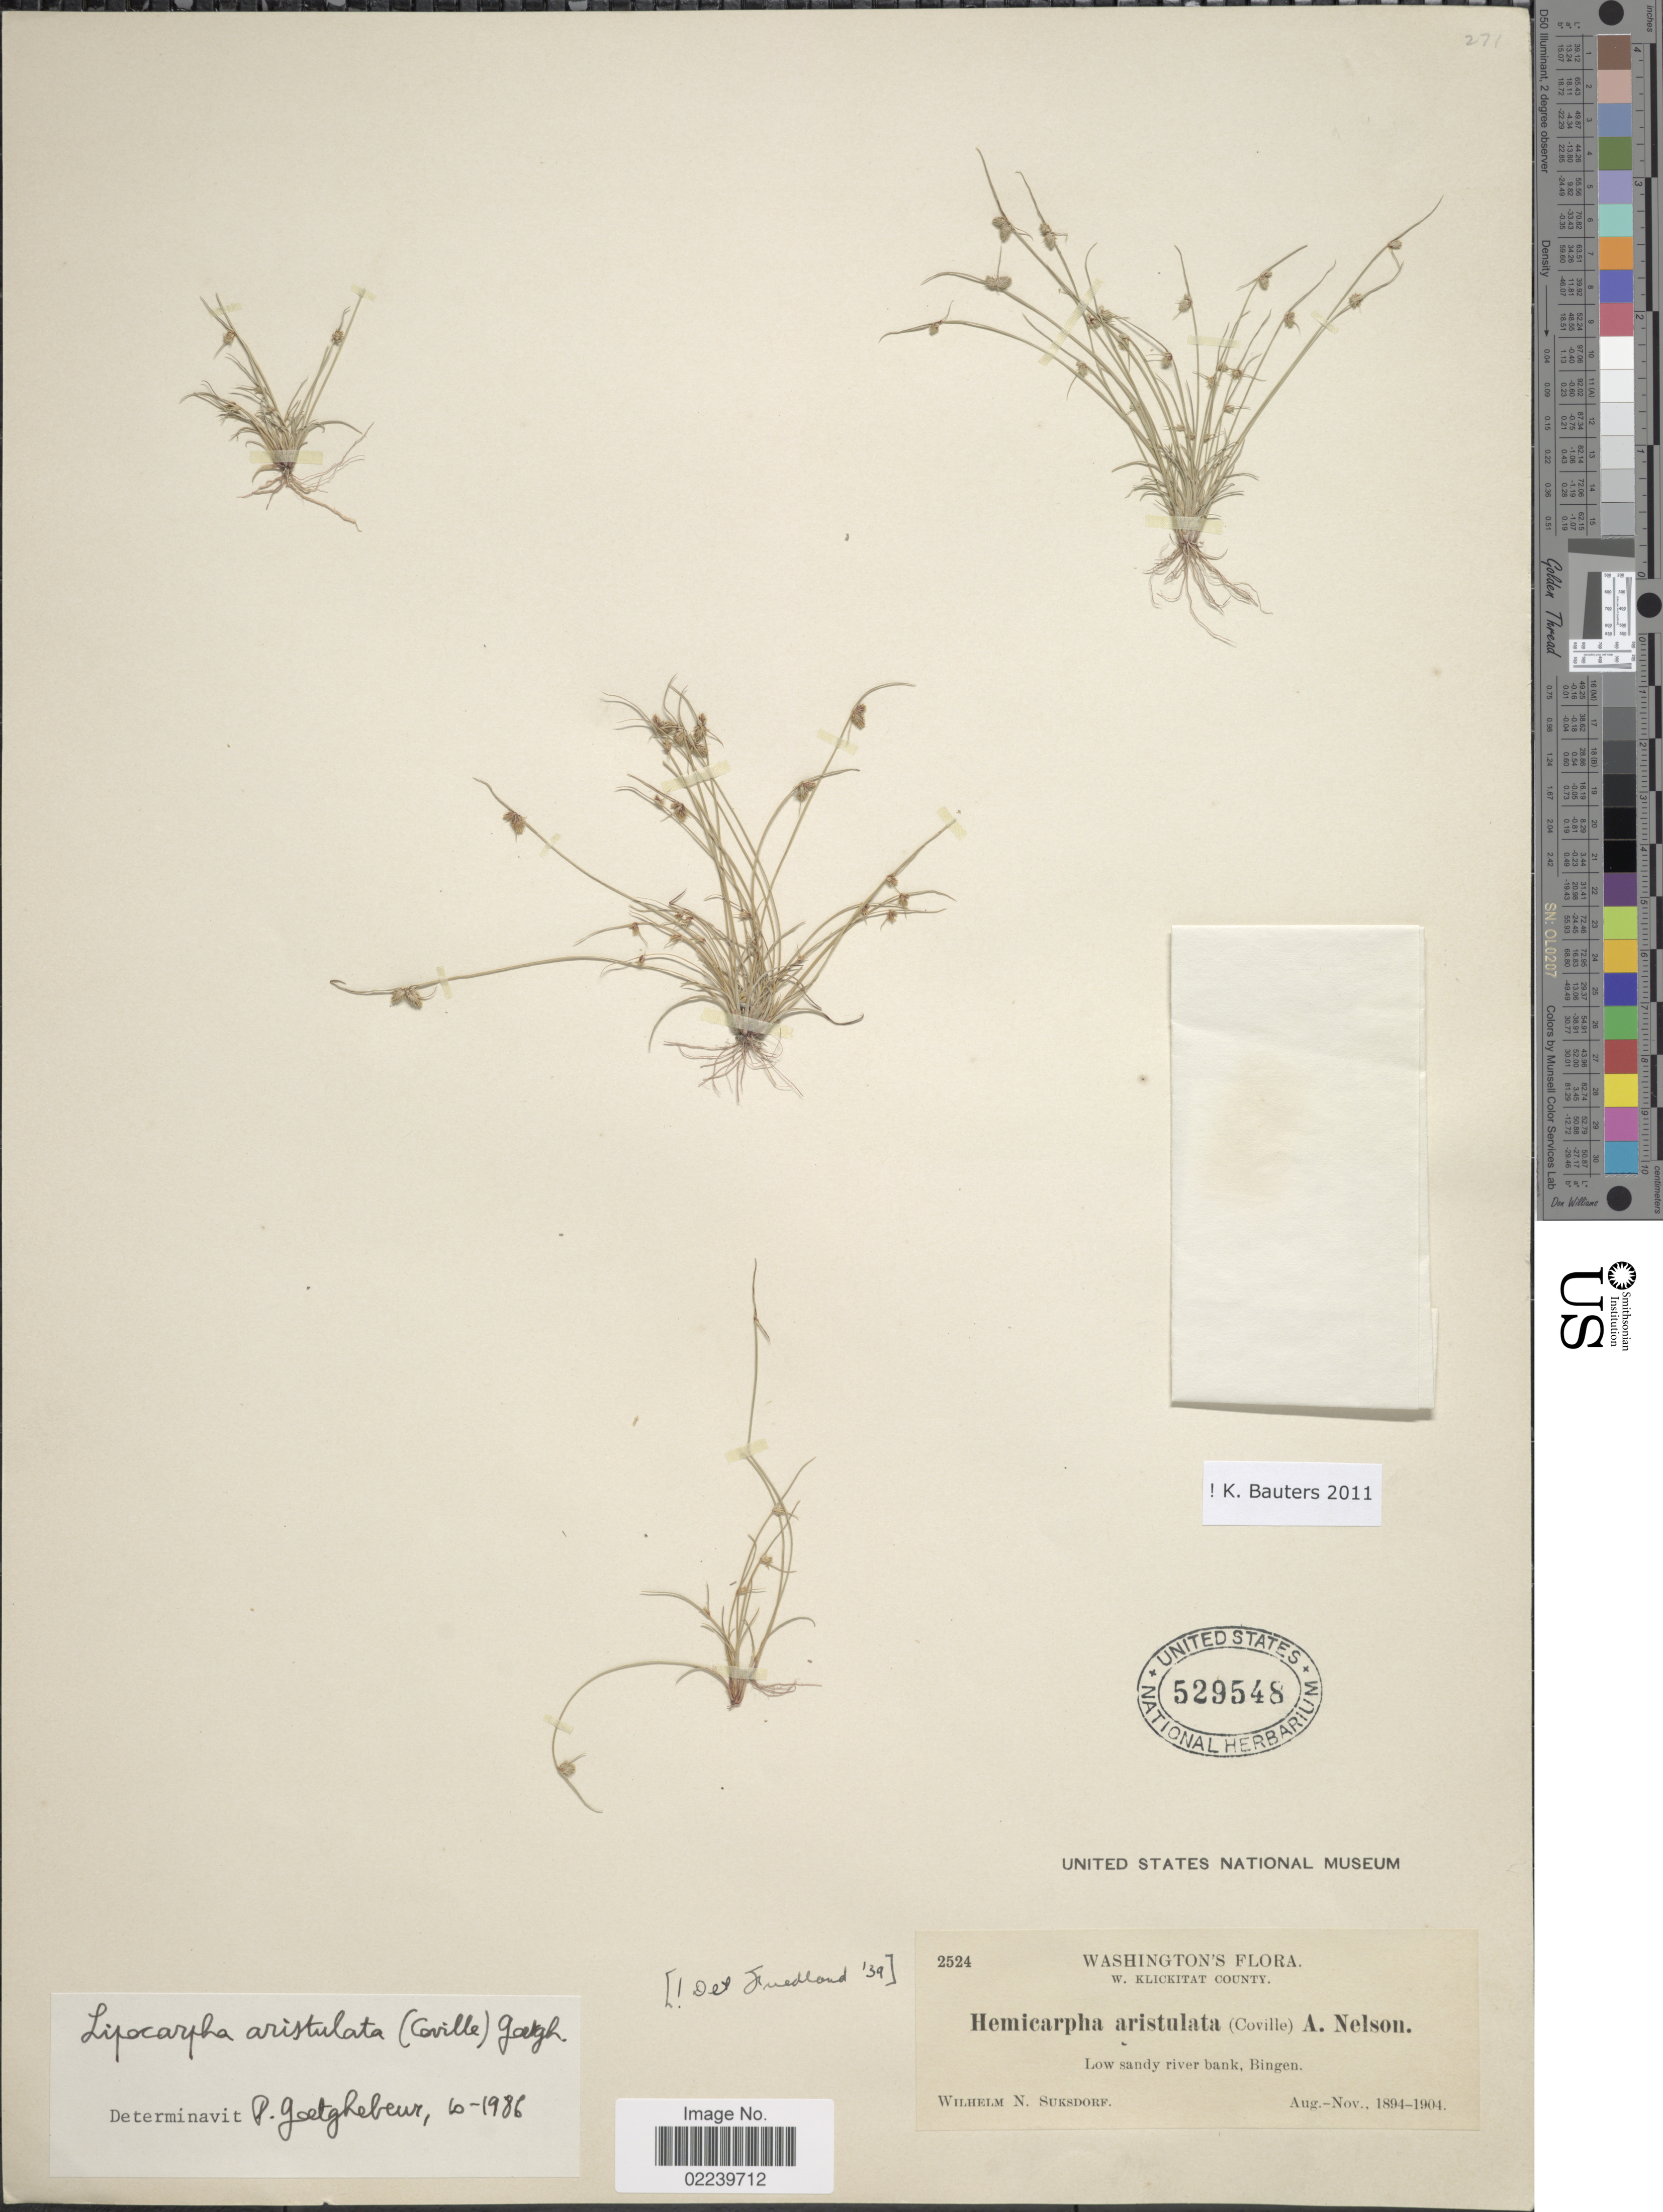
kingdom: Plantae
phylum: Tracheophyta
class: Liliopsida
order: Poales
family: Cyperaceae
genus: Cyperus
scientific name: Cyperus aristulatus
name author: (Coville) Bauters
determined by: Strong, M. T., (US), Smithsonian Institution - National Museum of Natural History (UNITED STATES)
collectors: W. N. Suksdorf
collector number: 2524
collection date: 1894-08/1904-11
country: United States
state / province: Washington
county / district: Klickitat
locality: W. Klickitat County, Low sandy river bank, Bingen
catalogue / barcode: US 529548